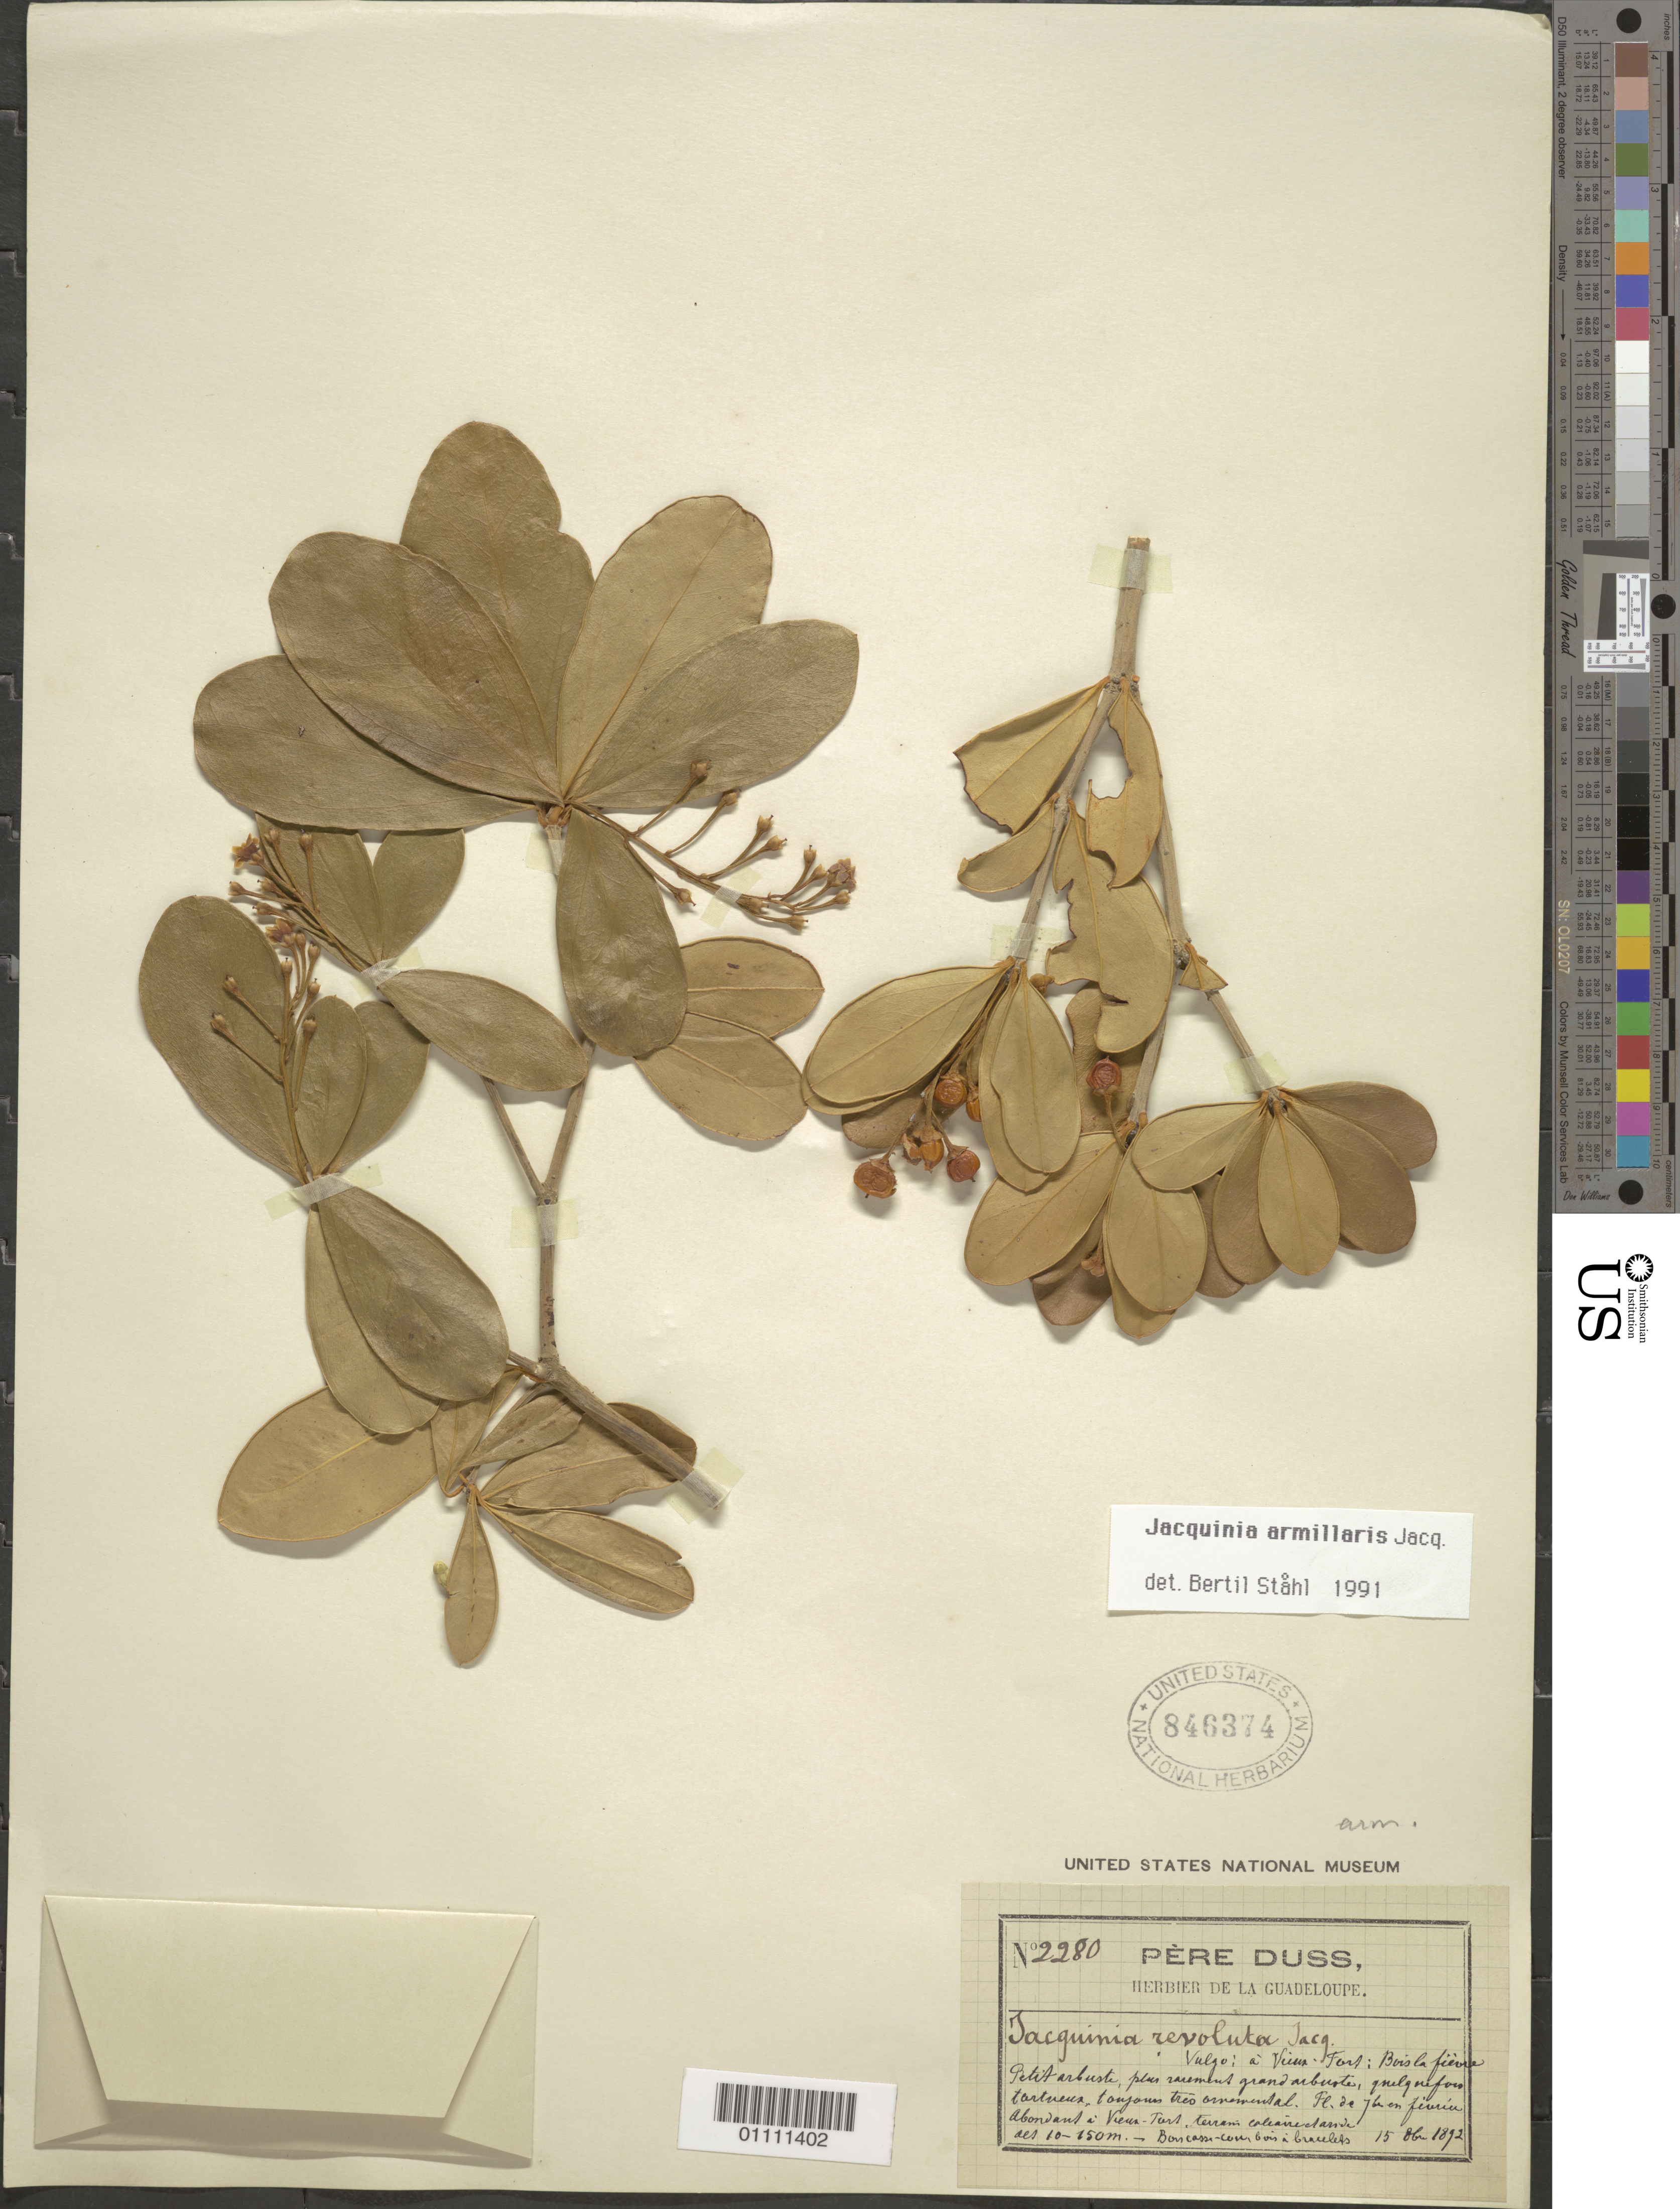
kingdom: Plantae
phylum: Tracheophyta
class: Magnoliopsida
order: Ericales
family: Primulaceae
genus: Jacquinia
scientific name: Jacquinia armillaris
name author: Jacq.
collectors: Père Duss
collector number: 2280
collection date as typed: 15 Apr 1892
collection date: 1892-04-15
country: Guadeloupe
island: Basse Terre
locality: Vulgo: a Vieux Fort: Bois la Sierre tartueus taujones tres ornamental.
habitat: Bon casse bois a braceles.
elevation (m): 10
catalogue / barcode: US 846374